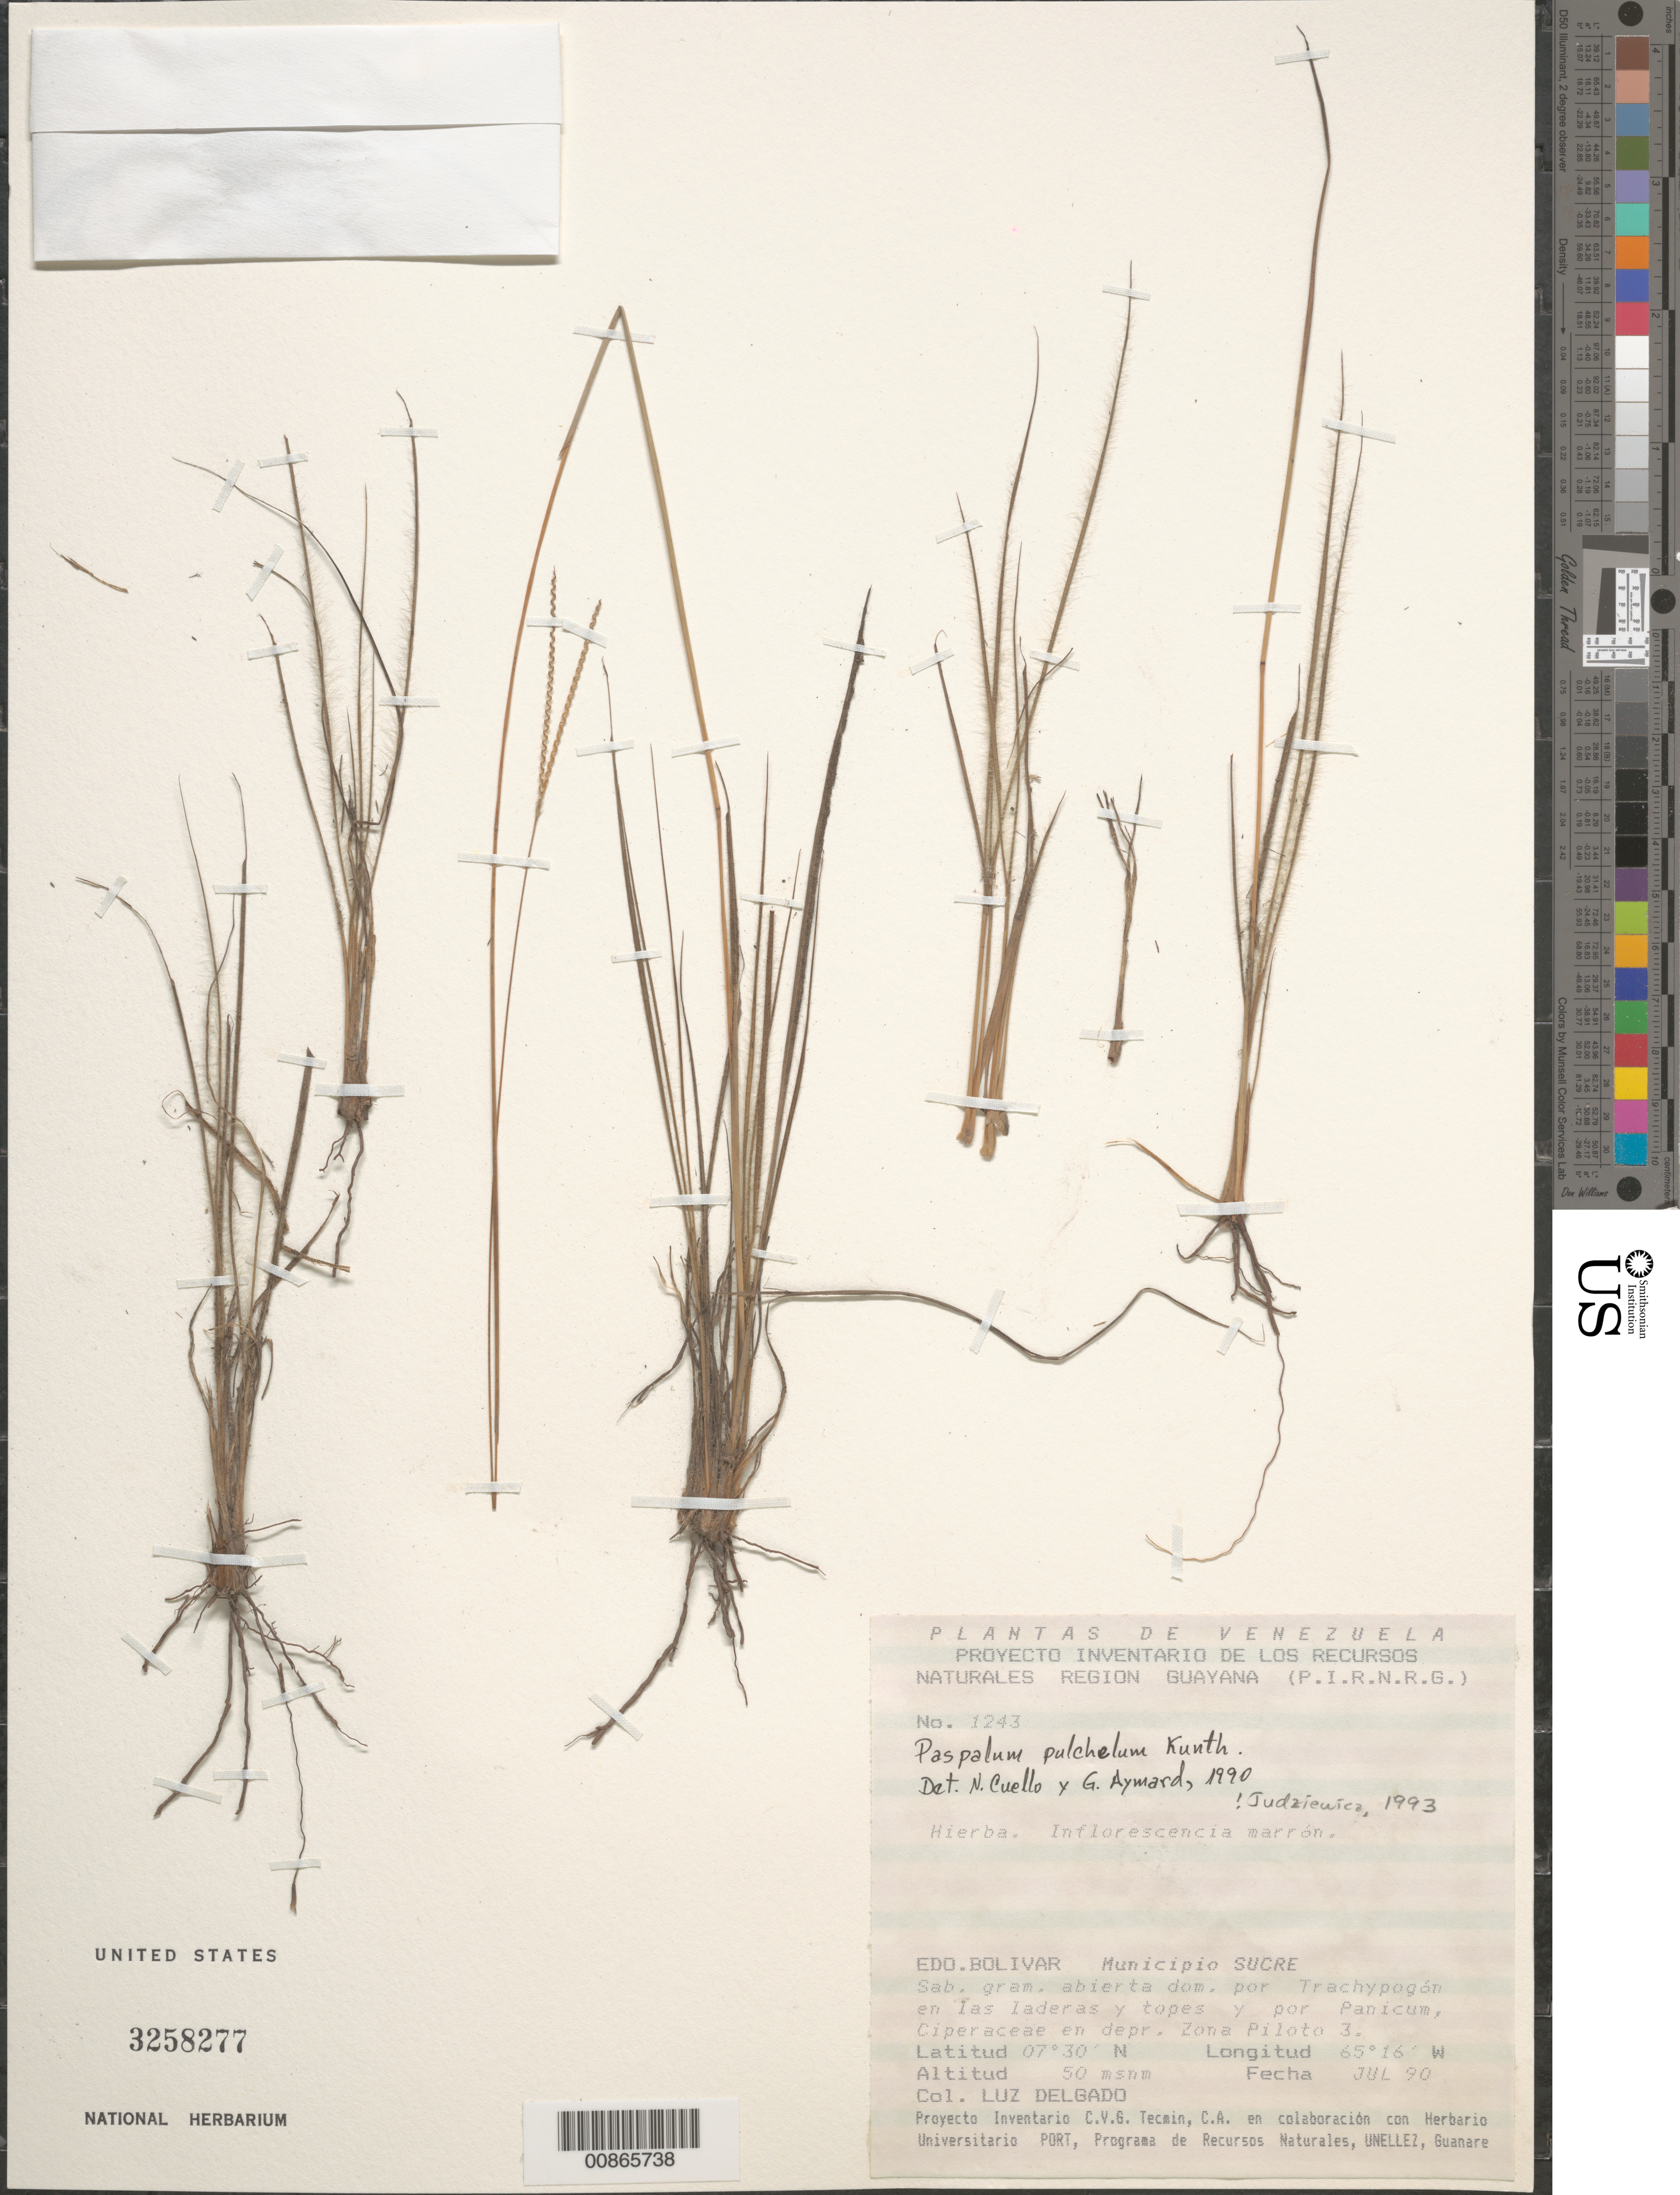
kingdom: Plantae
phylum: Tracheophyta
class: Liliopsida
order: Poales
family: Poaceae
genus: Paspalum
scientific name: Paspalum pulchellum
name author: Kunth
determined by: Judziewicz, E. J.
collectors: L. Delgado V.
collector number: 1243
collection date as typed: Jul-90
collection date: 1990-07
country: Venezuela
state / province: Bolívar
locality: Mun. Sucre, Zona Piloto 3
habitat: Sabana gram. abierta dom. por Trachypogon en las laderas y topes y por Panicum, Ciperaceae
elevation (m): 50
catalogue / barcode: US 3258277